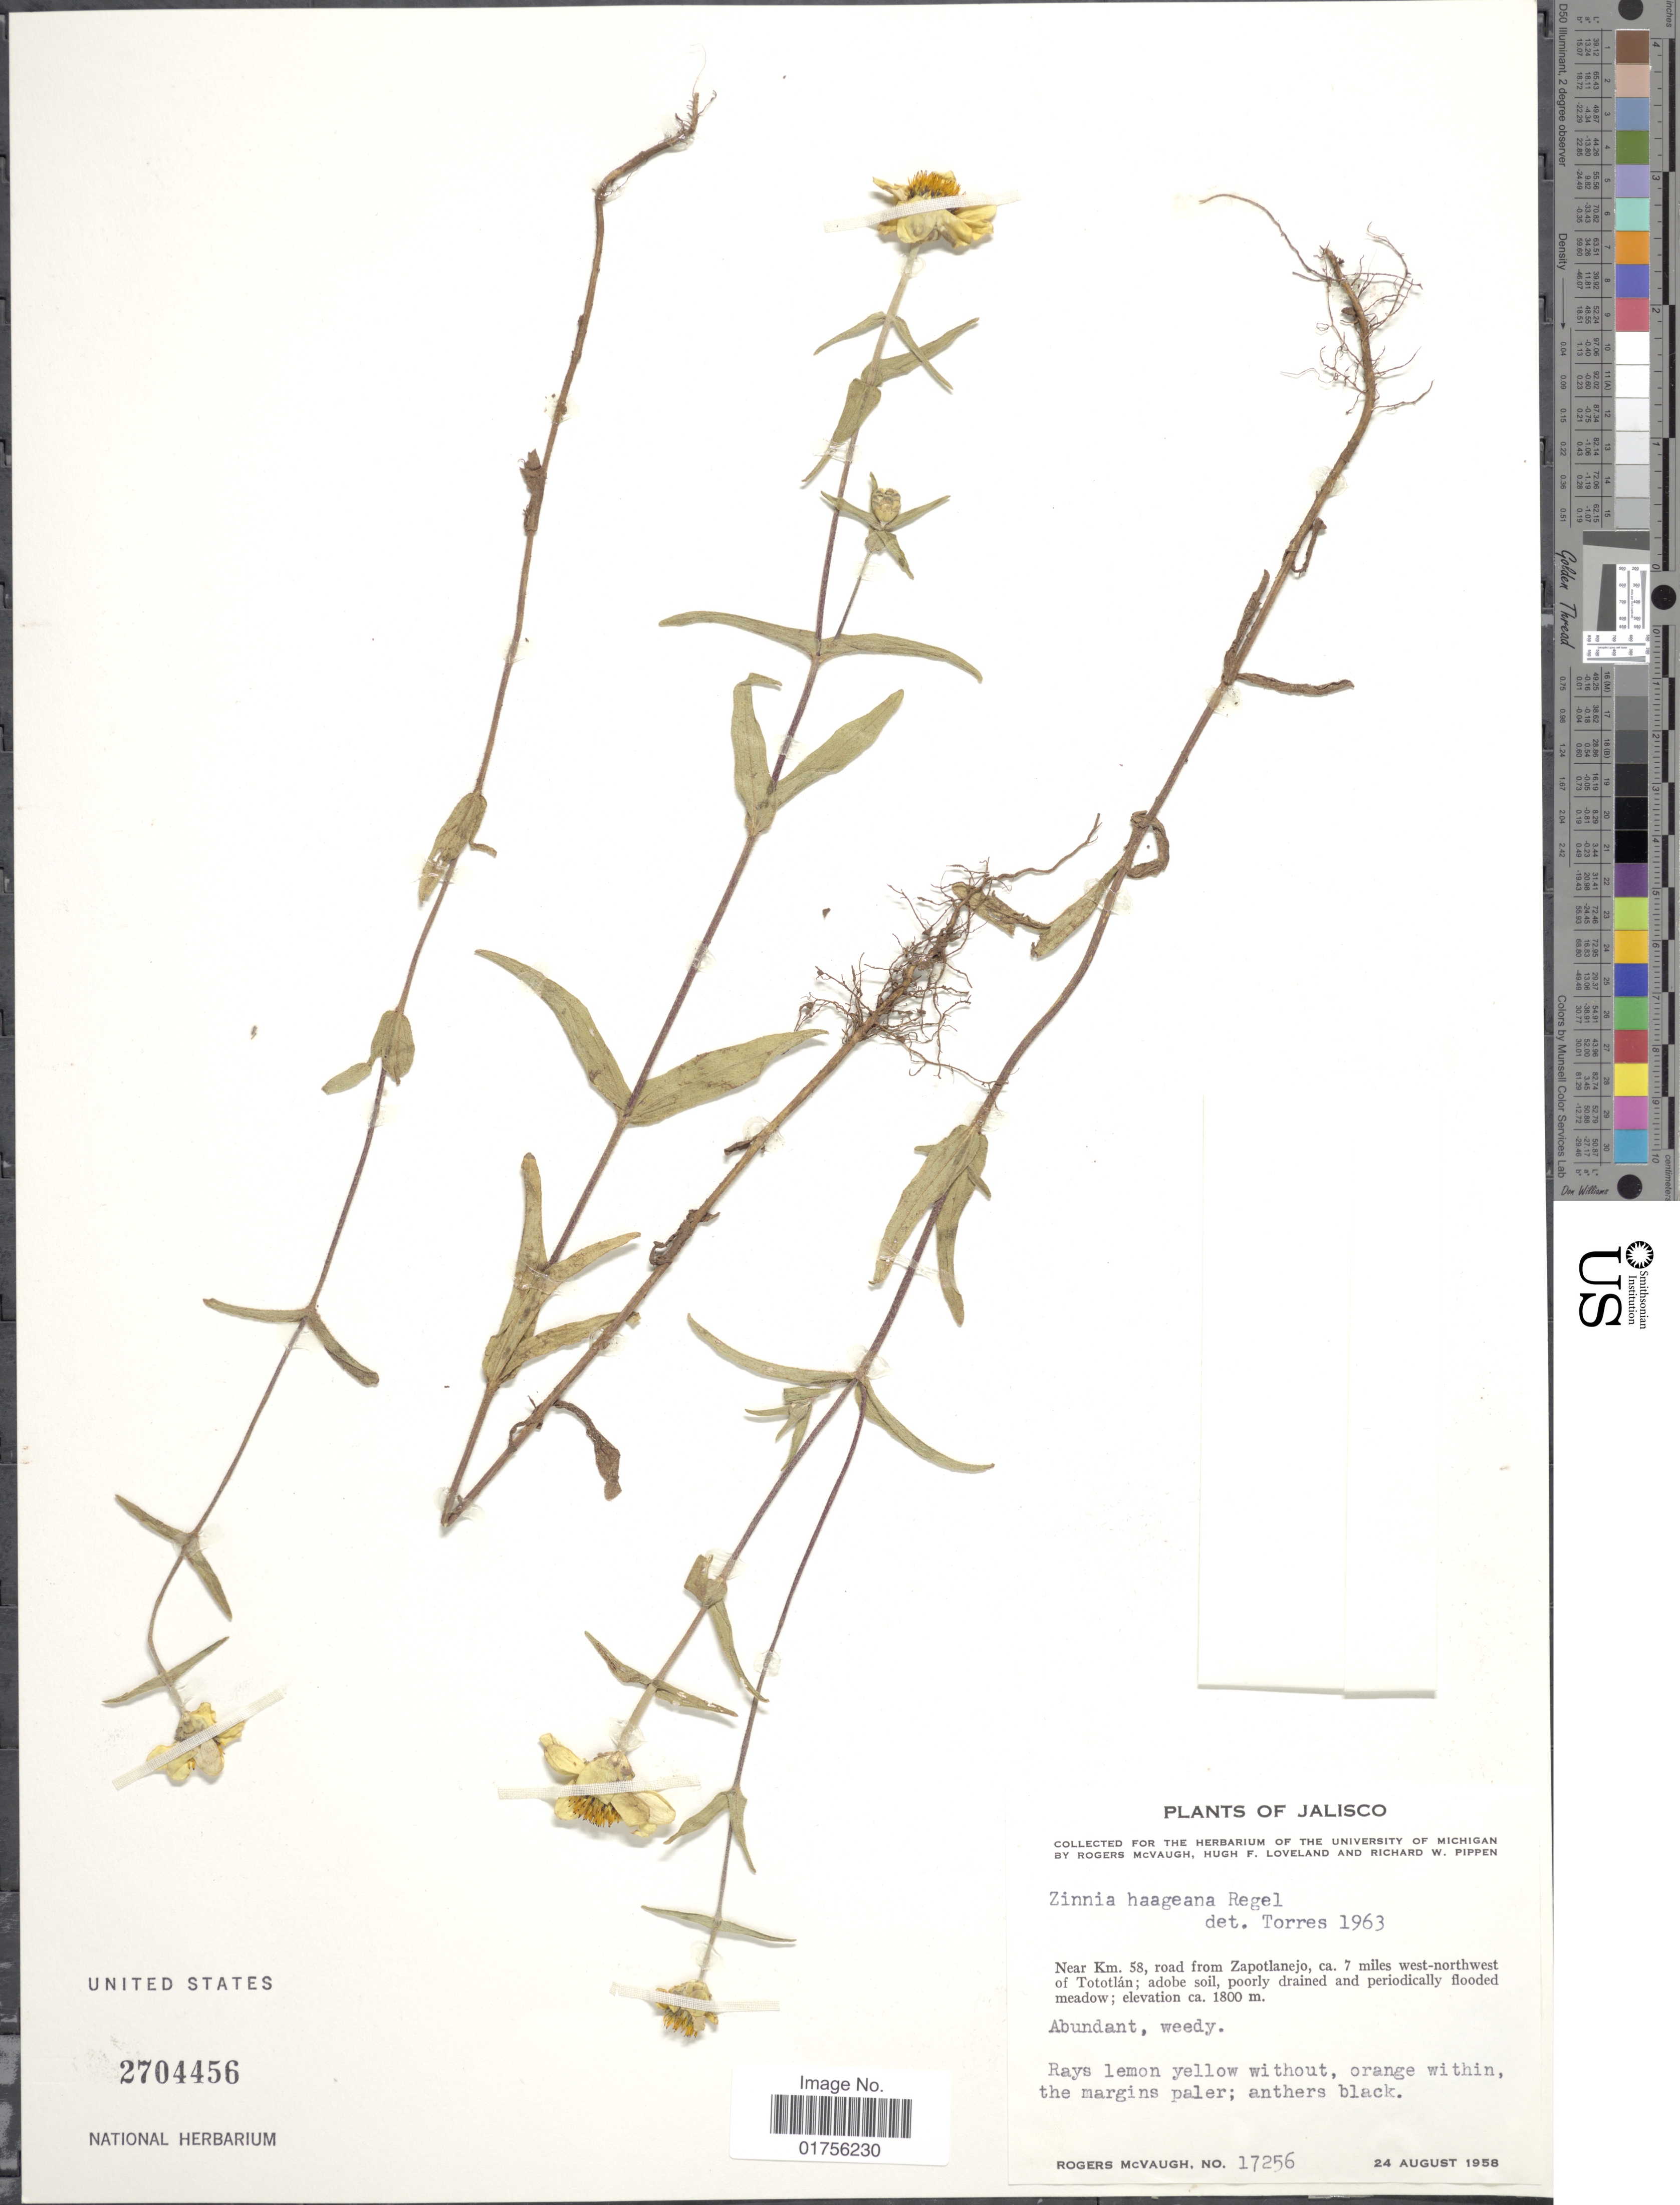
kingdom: Plantae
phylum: Tracheophyta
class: Magnoliopsida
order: Asterales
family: Asteraceae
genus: Zinnia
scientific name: Zinnia haageana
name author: Regel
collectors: R. McVaugh, H. Loveland & R. W. Pippen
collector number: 17256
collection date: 1958-08-24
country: Mexico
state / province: Jalisco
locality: Near Km. 58, road from Zapotlanejo, ca. 7 miles west-northwest of Tototlán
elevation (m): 1800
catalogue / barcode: US 2704456